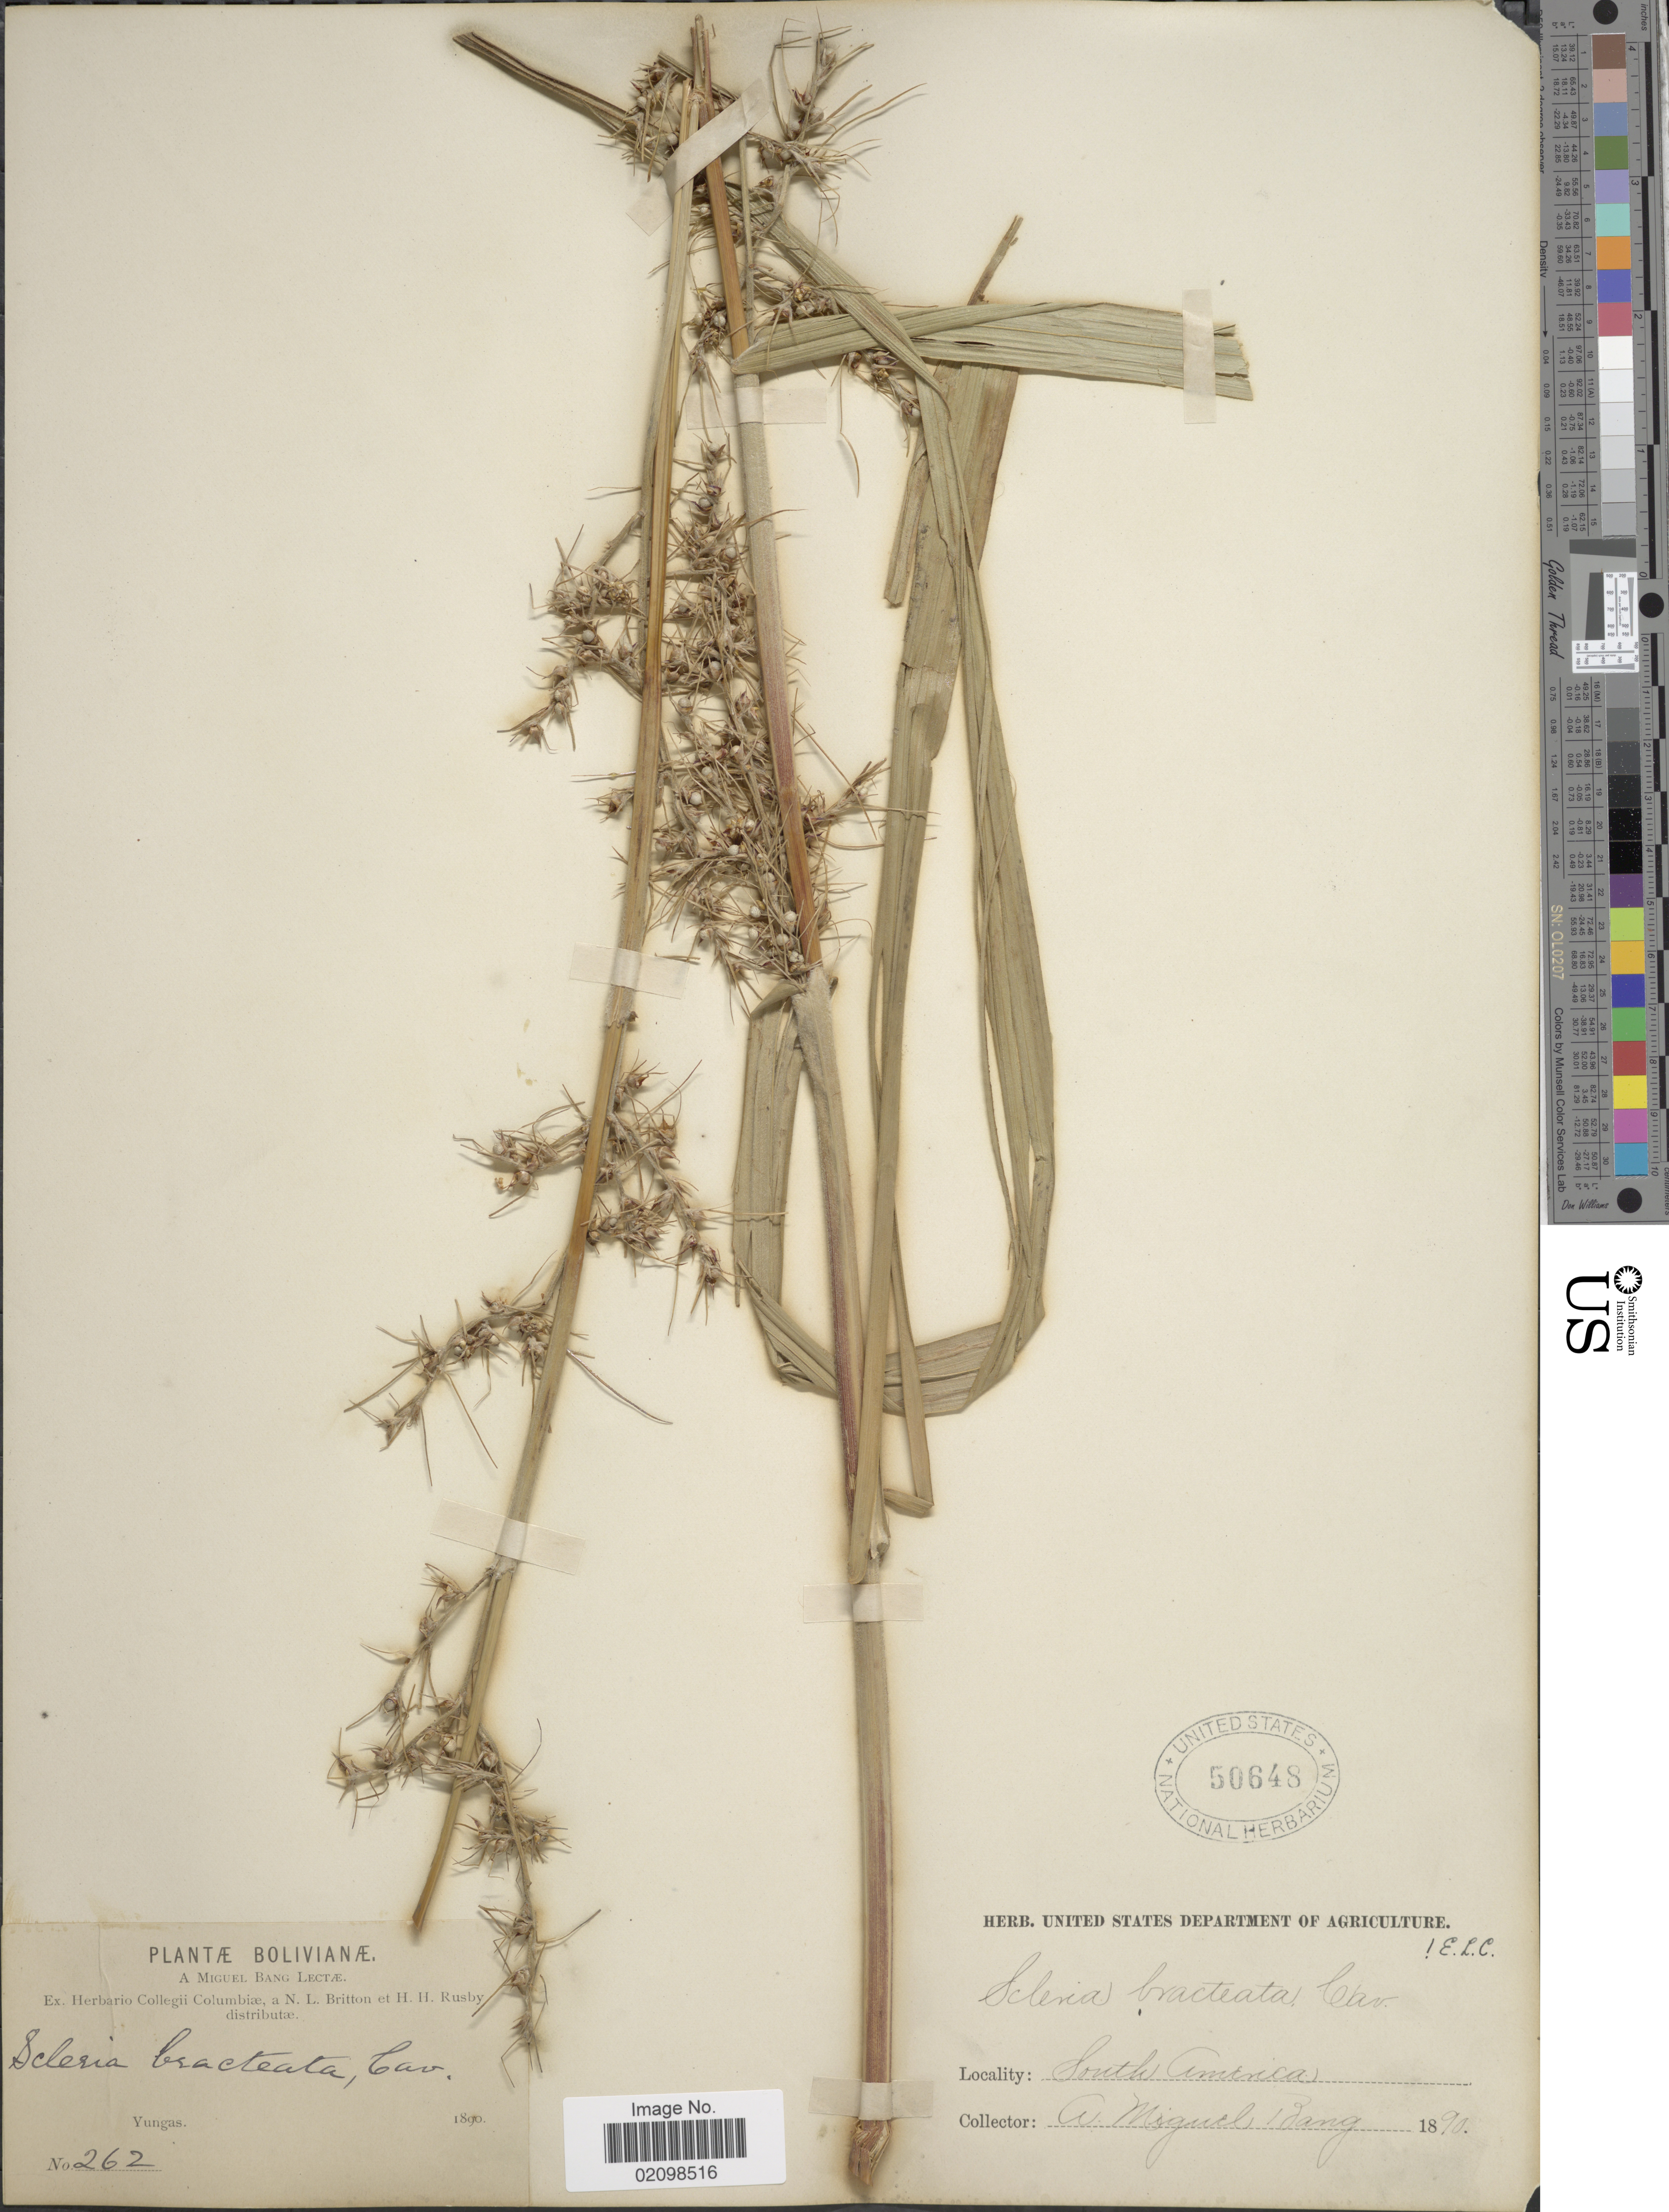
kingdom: Plantae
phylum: Tracheophyta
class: Liliopsida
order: Poales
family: Cyperaceae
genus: Scleria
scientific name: Scleria bracteata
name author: Cav.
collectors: M. Bang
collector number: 262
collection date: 1890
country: Bolivia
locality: Yungas. South America,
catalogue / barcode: US 50648